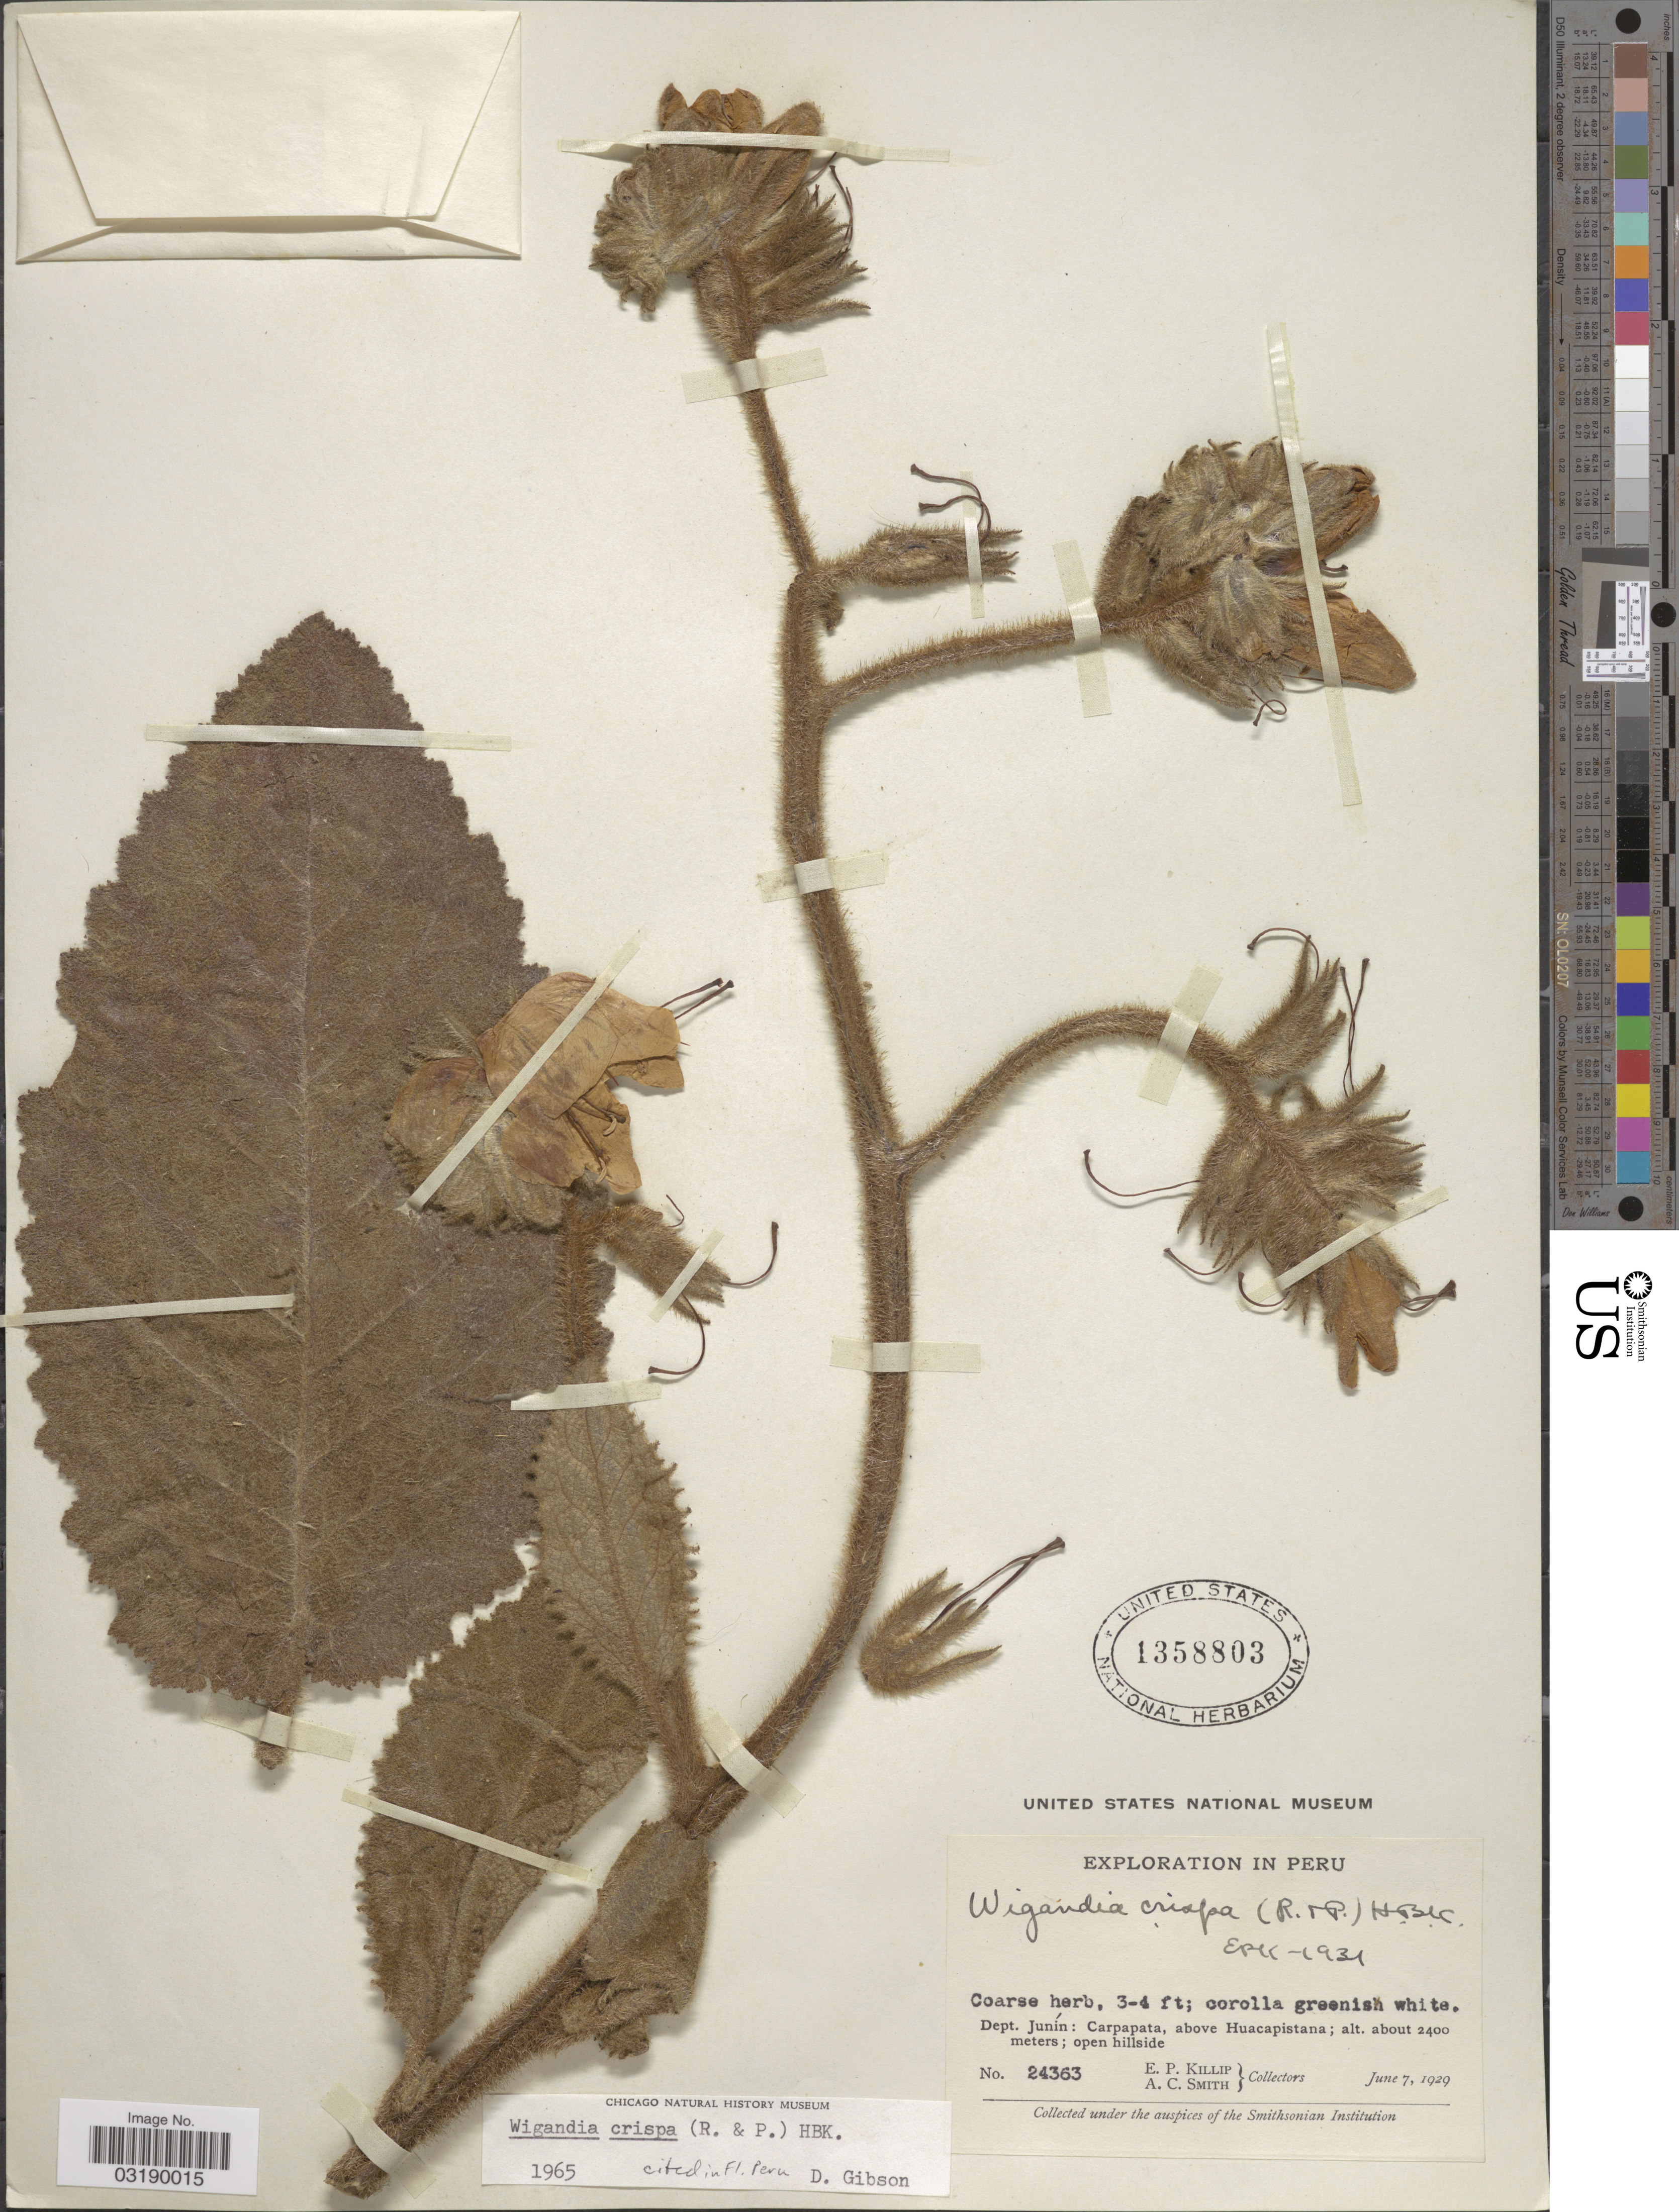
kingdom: Plantae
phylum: Tracheophyta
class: Magnoliopsida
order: Boraginales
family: Namaceae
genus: Wigandia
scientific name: Wigandia crispa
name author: (Tafalla ex Ruiz & Pav.) Kunth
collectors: E. P. Killip & A. C. Smith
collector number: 24363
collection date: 1929-06-07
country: Peru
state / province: Junín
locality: Dept. Junín: Carpapata, above Huacapistana. Open hillside.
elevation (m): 2400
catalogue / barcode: US 1358803